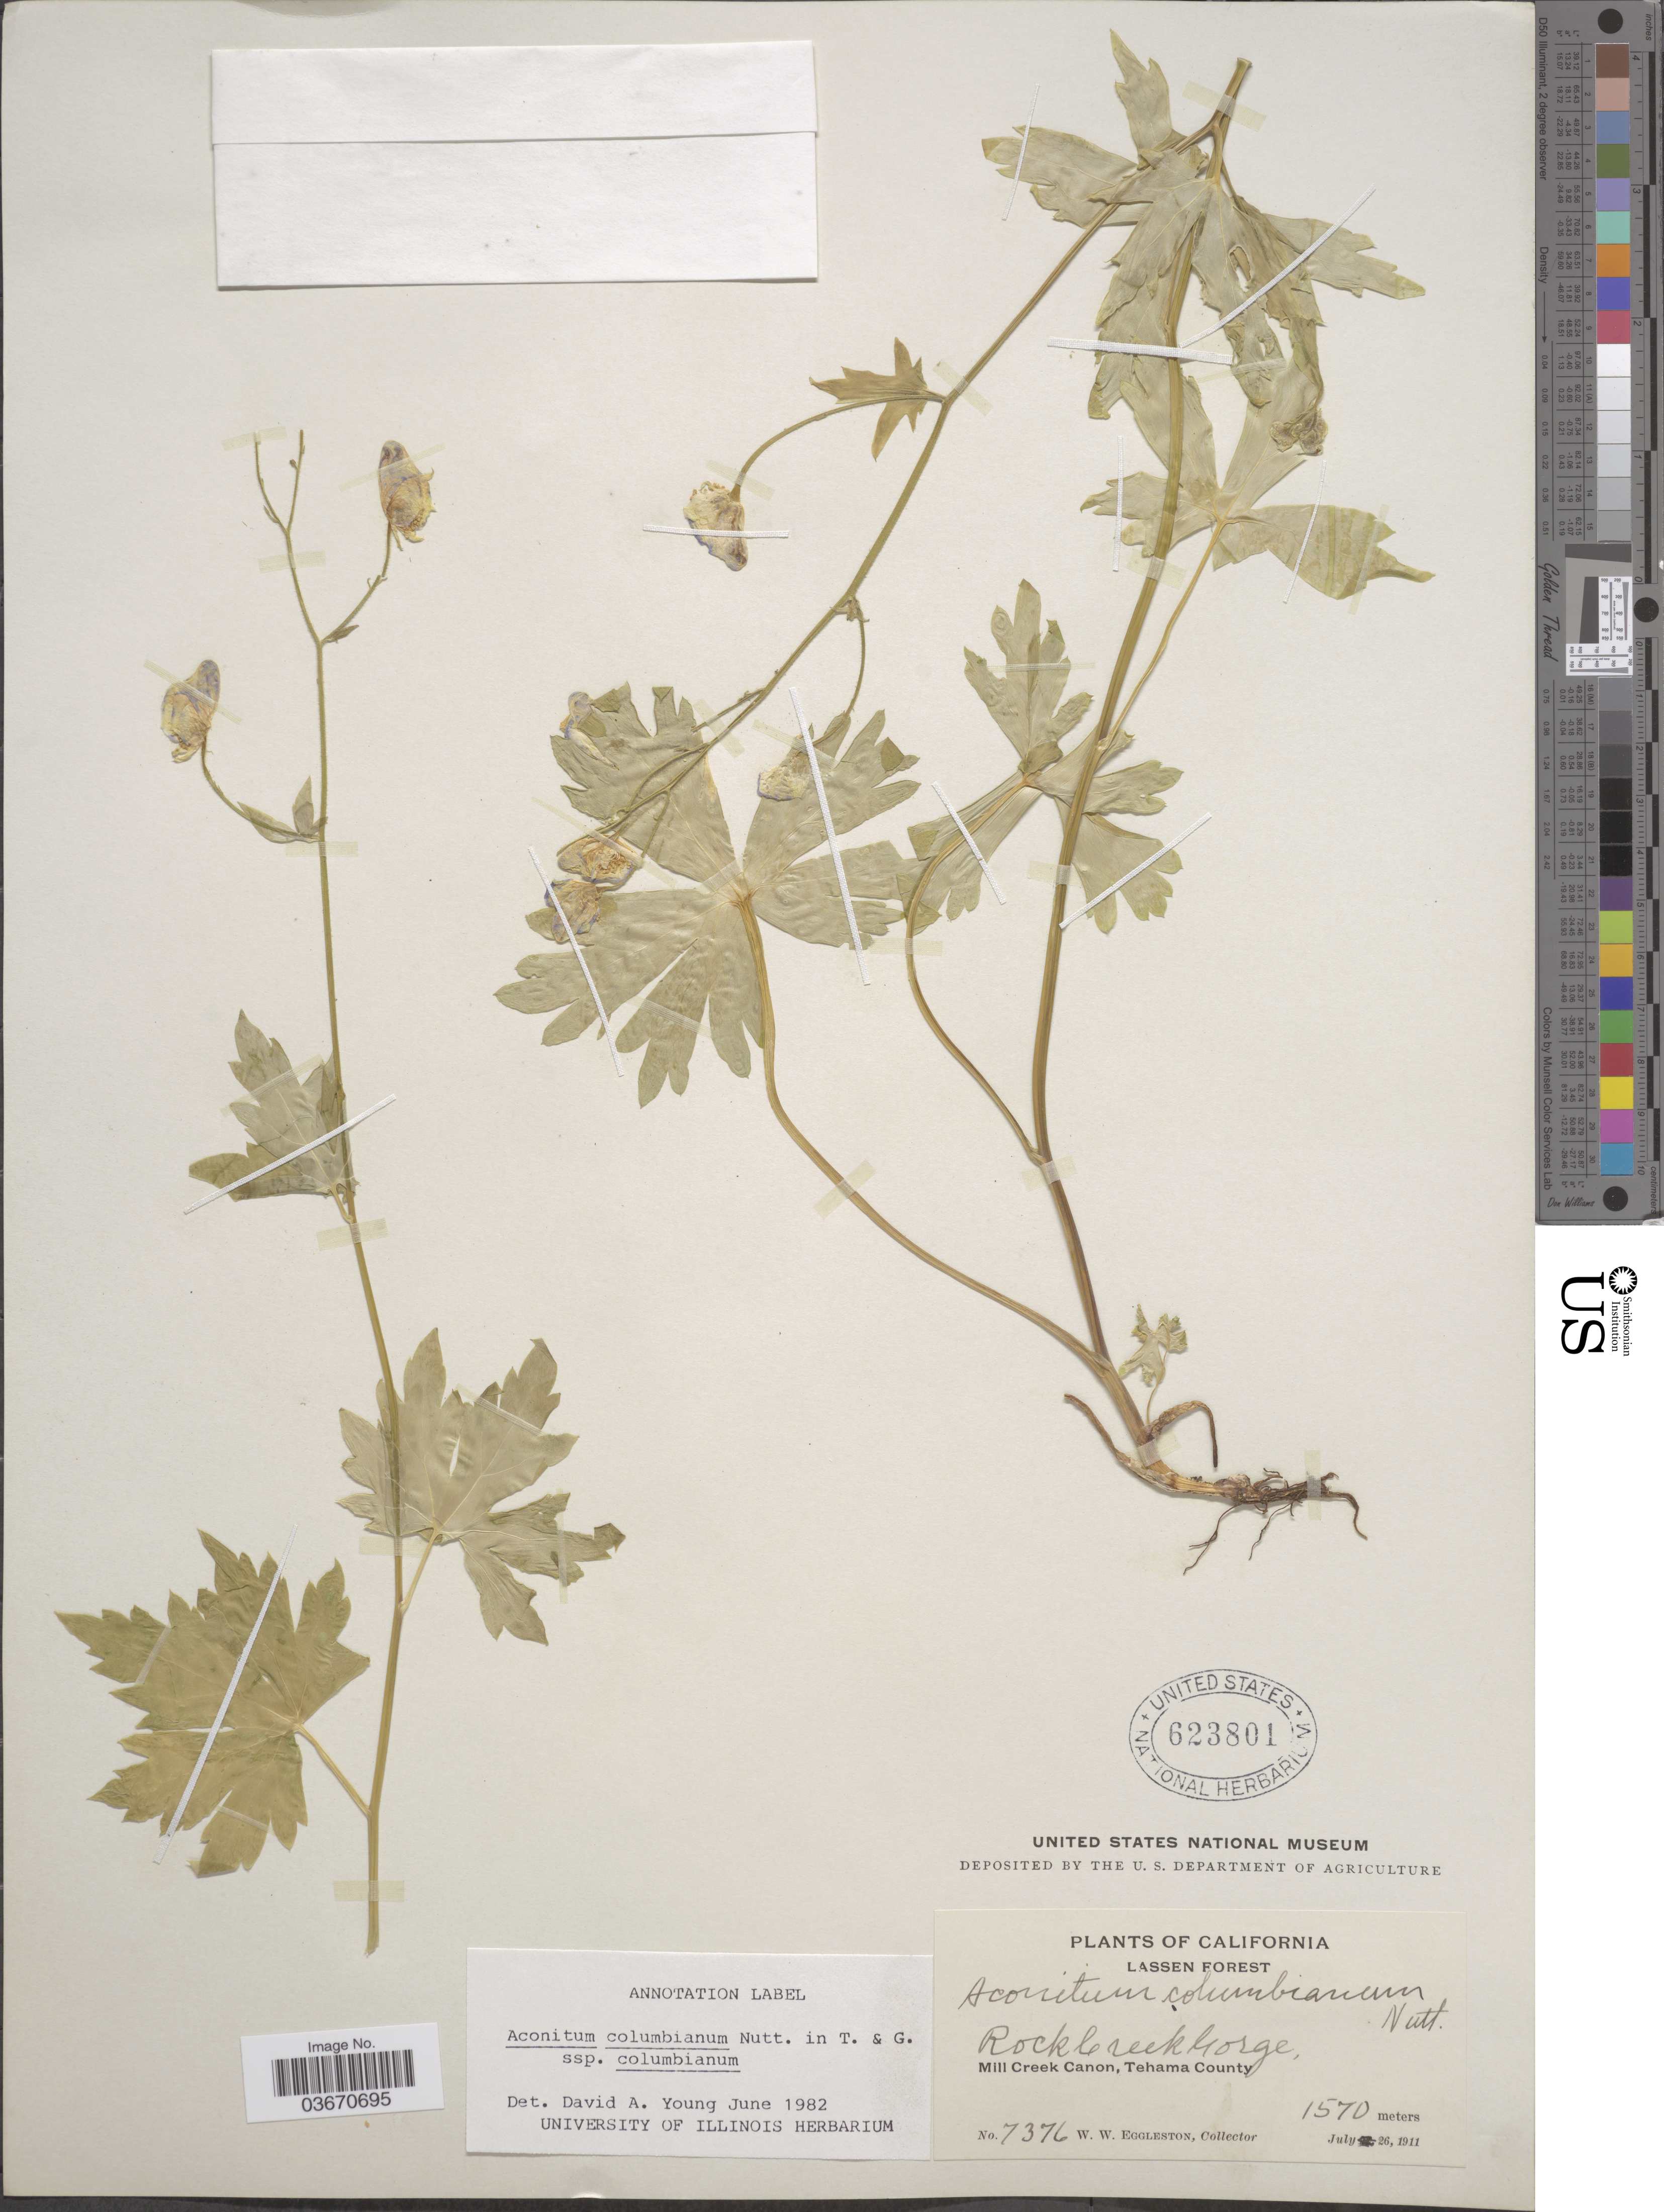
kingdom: Plantae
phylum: Tracheophyta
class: Magnoliopsida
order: Ranunculales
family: Ranunculaceae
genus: Aconitum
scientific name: Aconitum columbianum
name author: Nutt.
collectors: W. W. Eggleston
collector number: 7376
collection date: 1911-07-26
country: United States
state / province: California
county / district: Tehama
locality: Lassen Forest. Rock Creek Gorge. Mill Creek Canon, Tehama County.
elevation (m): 1570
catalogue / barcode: US 623801